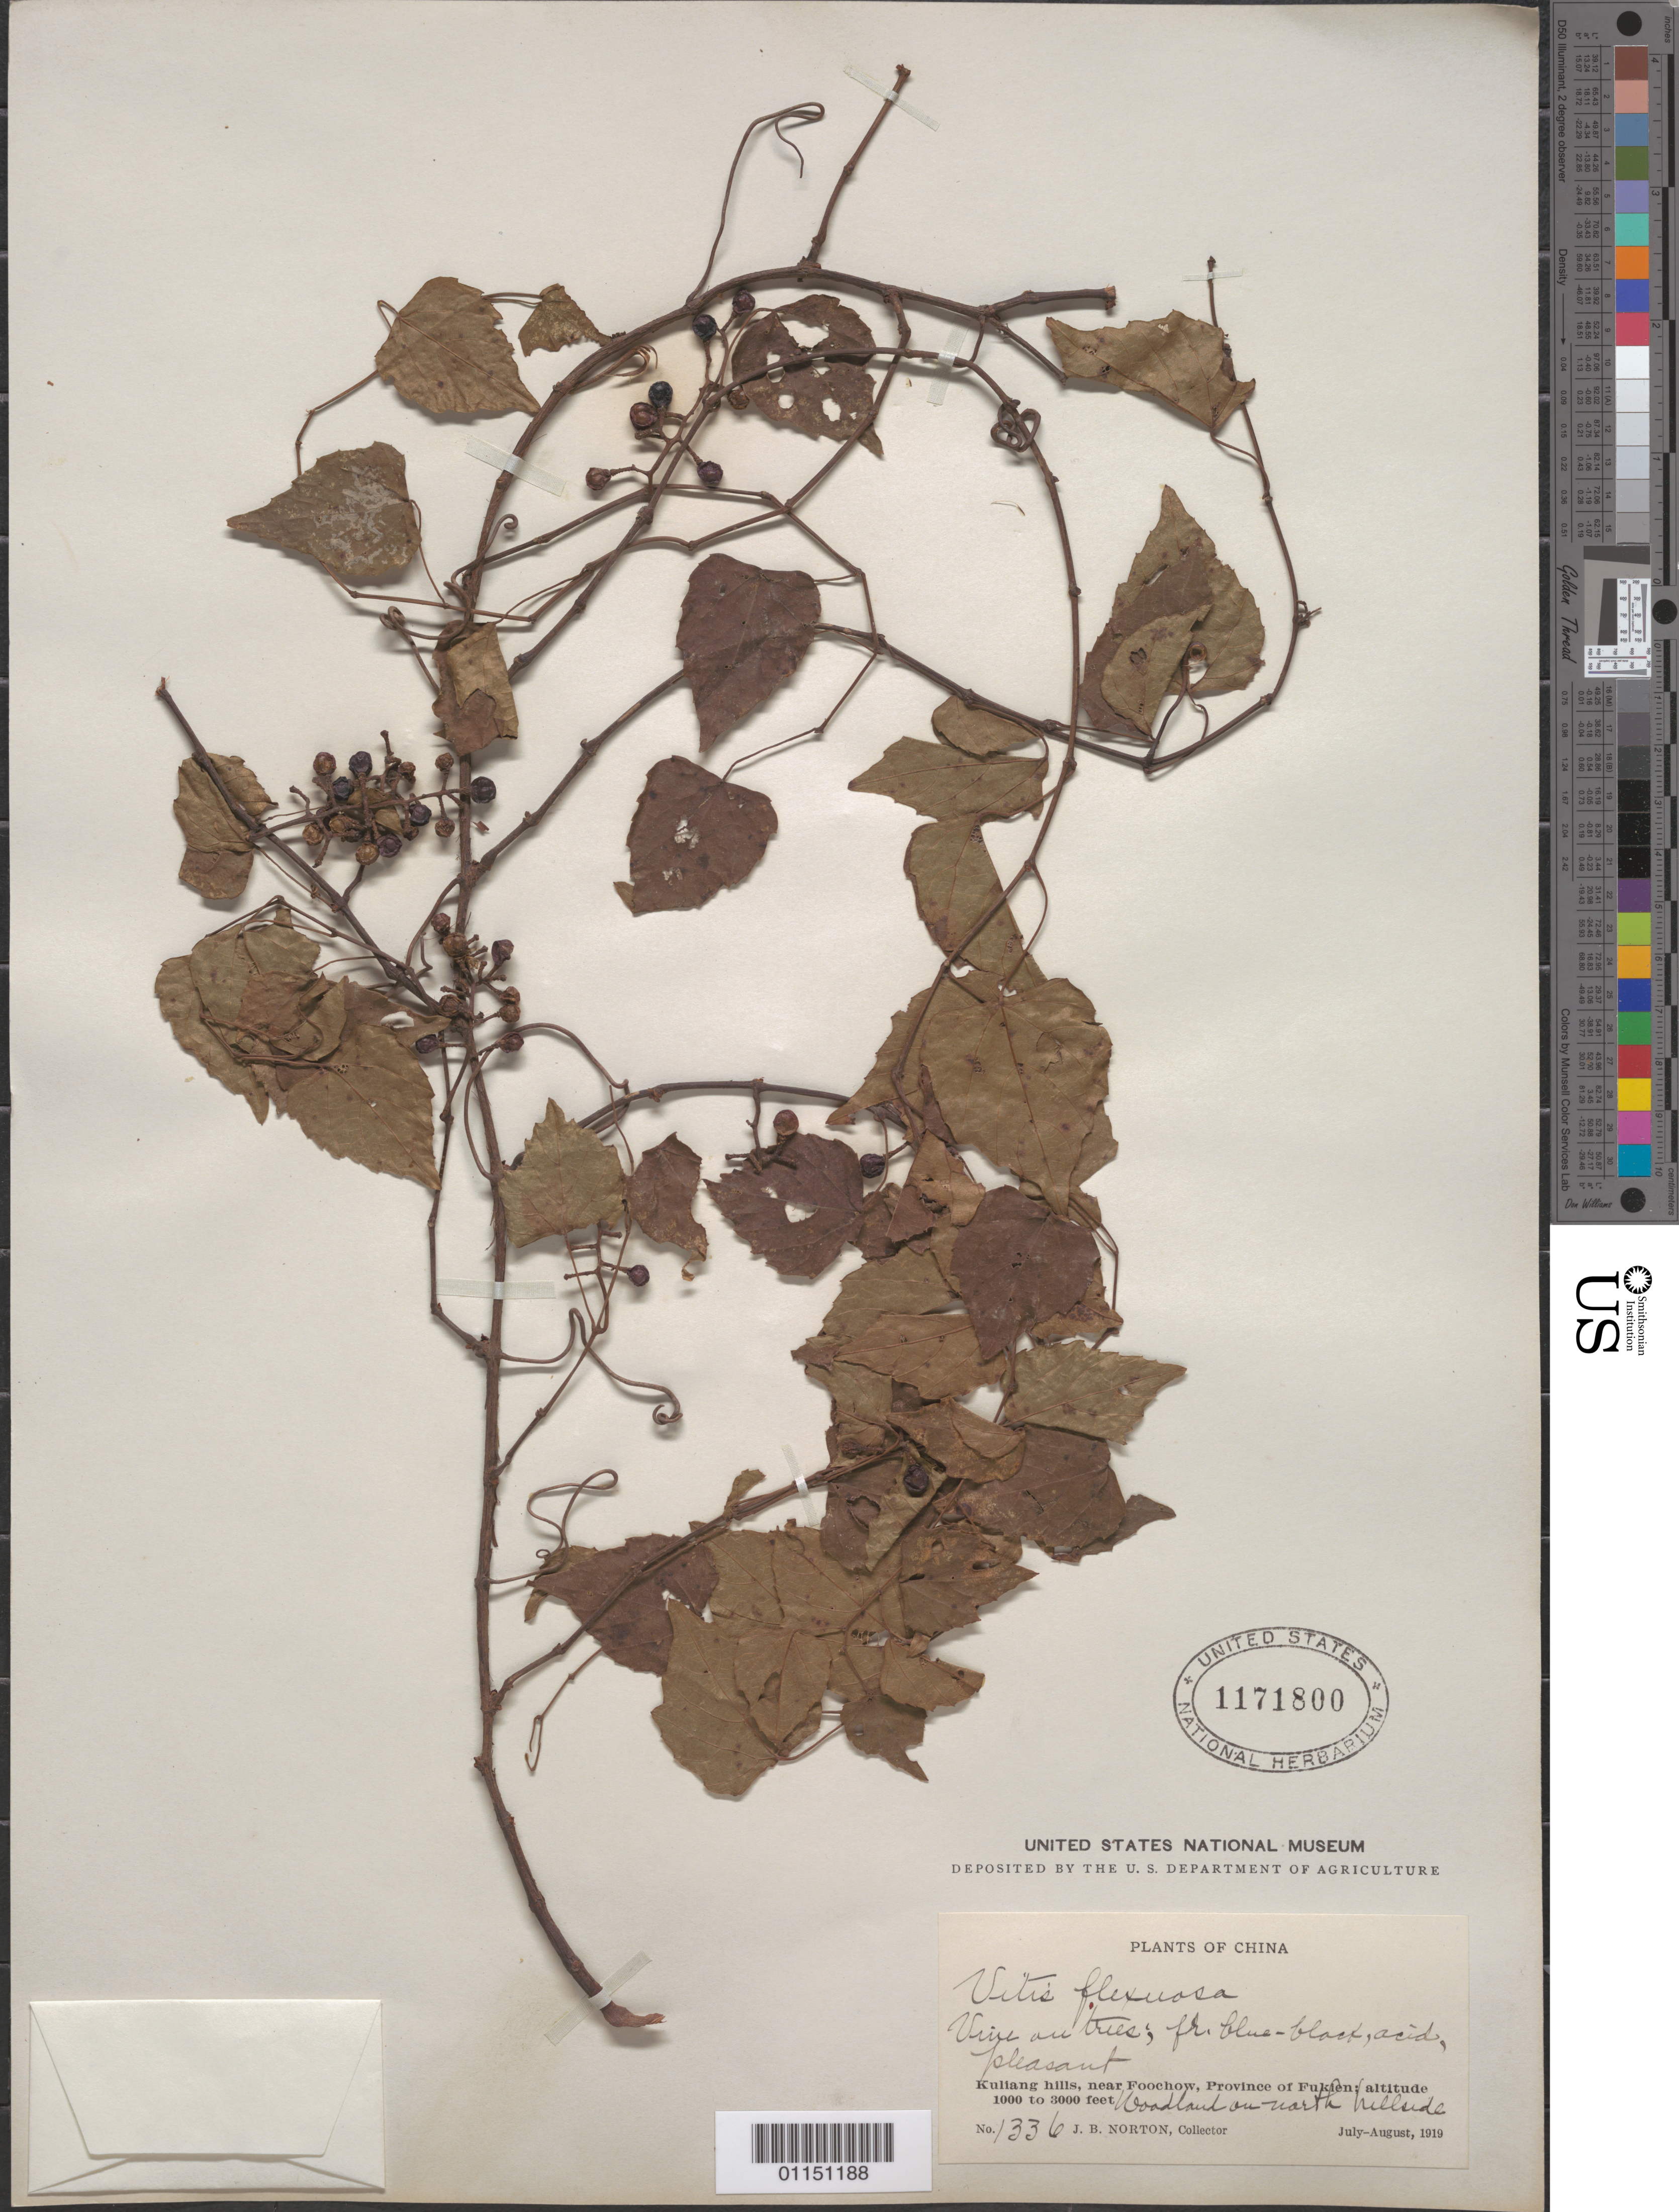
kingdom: Plantae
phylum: Tracheophyta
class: Magnoliopsida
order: Vitales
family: Vitaceae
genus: Vitis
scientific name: Vitis flexuosa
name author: Thunb.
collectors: J. B. S. Norton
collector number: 1336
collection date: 1919-07/1919-08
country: China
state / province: Fujian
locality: Kuliang hills, near Foochow.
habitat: Vine on trees.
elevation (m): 305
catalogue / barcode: US 1171800